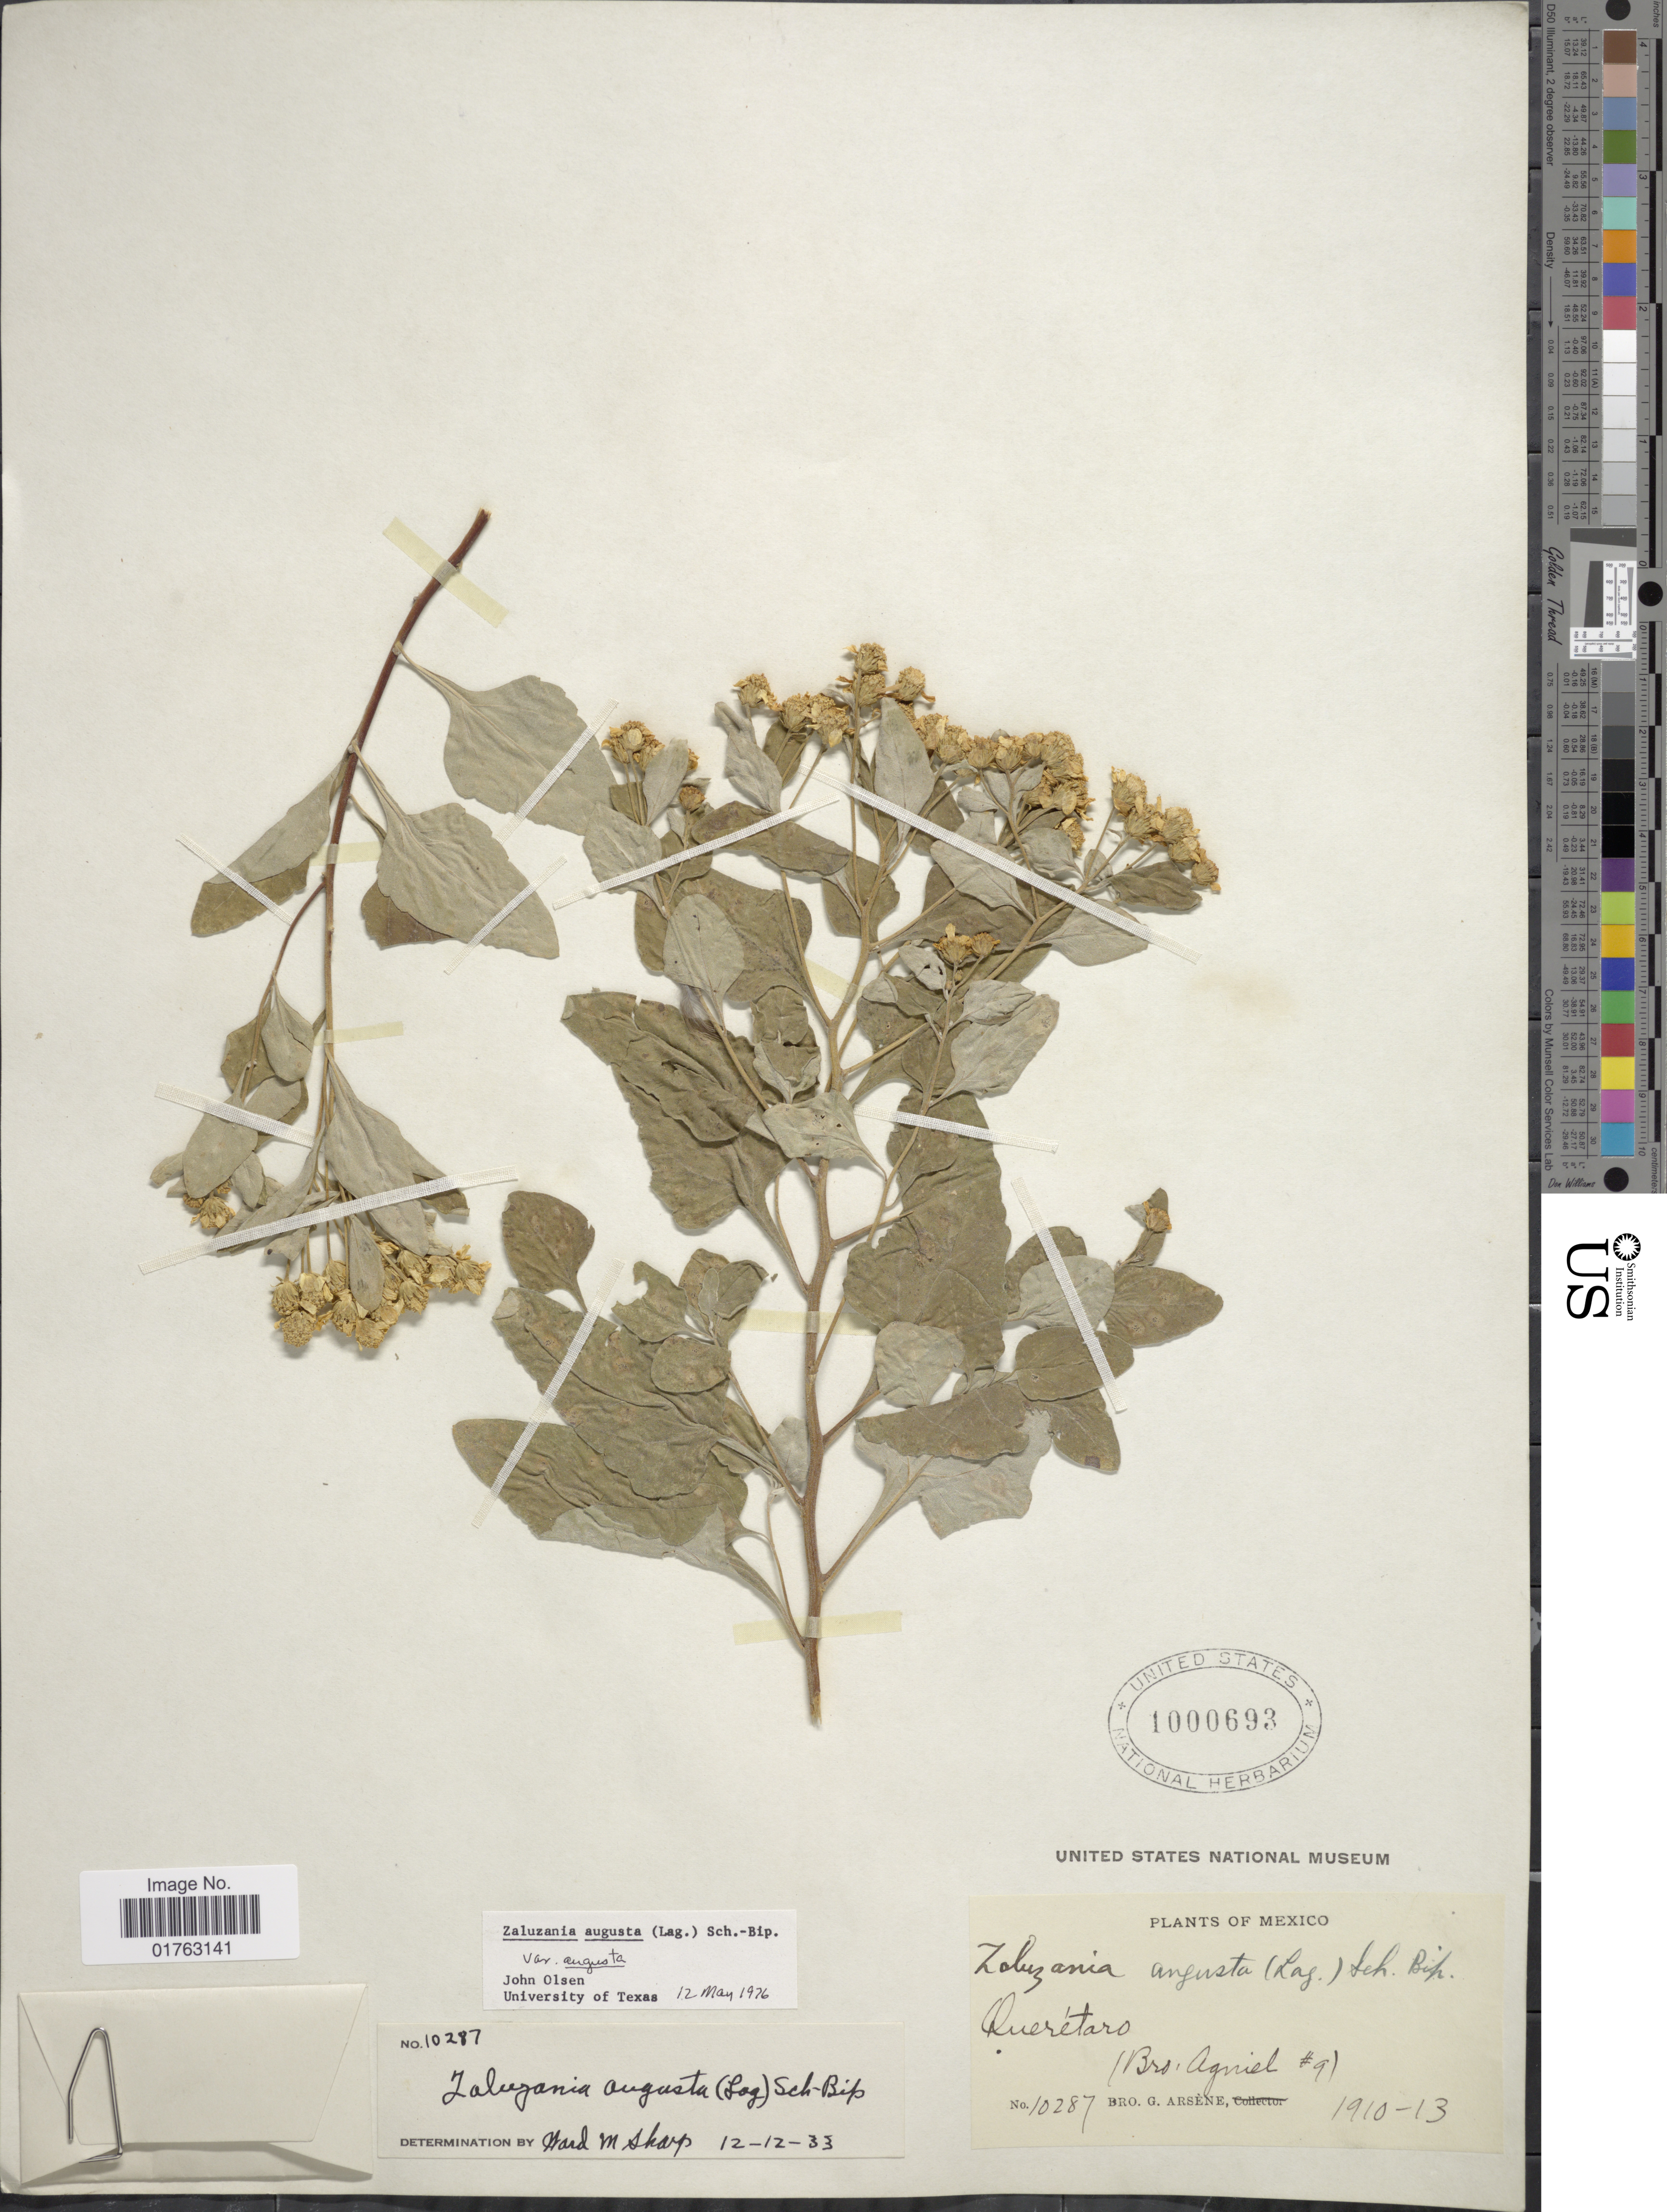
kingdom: Plantae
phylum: Tracheophyta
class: Magnoliopsida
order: Asterales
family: Asteraceae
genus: Zaluzania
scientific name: Zaluzania angusta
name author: (Lag.) Sch. Bip.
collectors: Bro. Agniel & Bro. G. Arsène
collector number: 10287/9?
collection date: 1910/1913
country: Mexico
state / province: Querétaro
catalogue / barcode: US 1000693